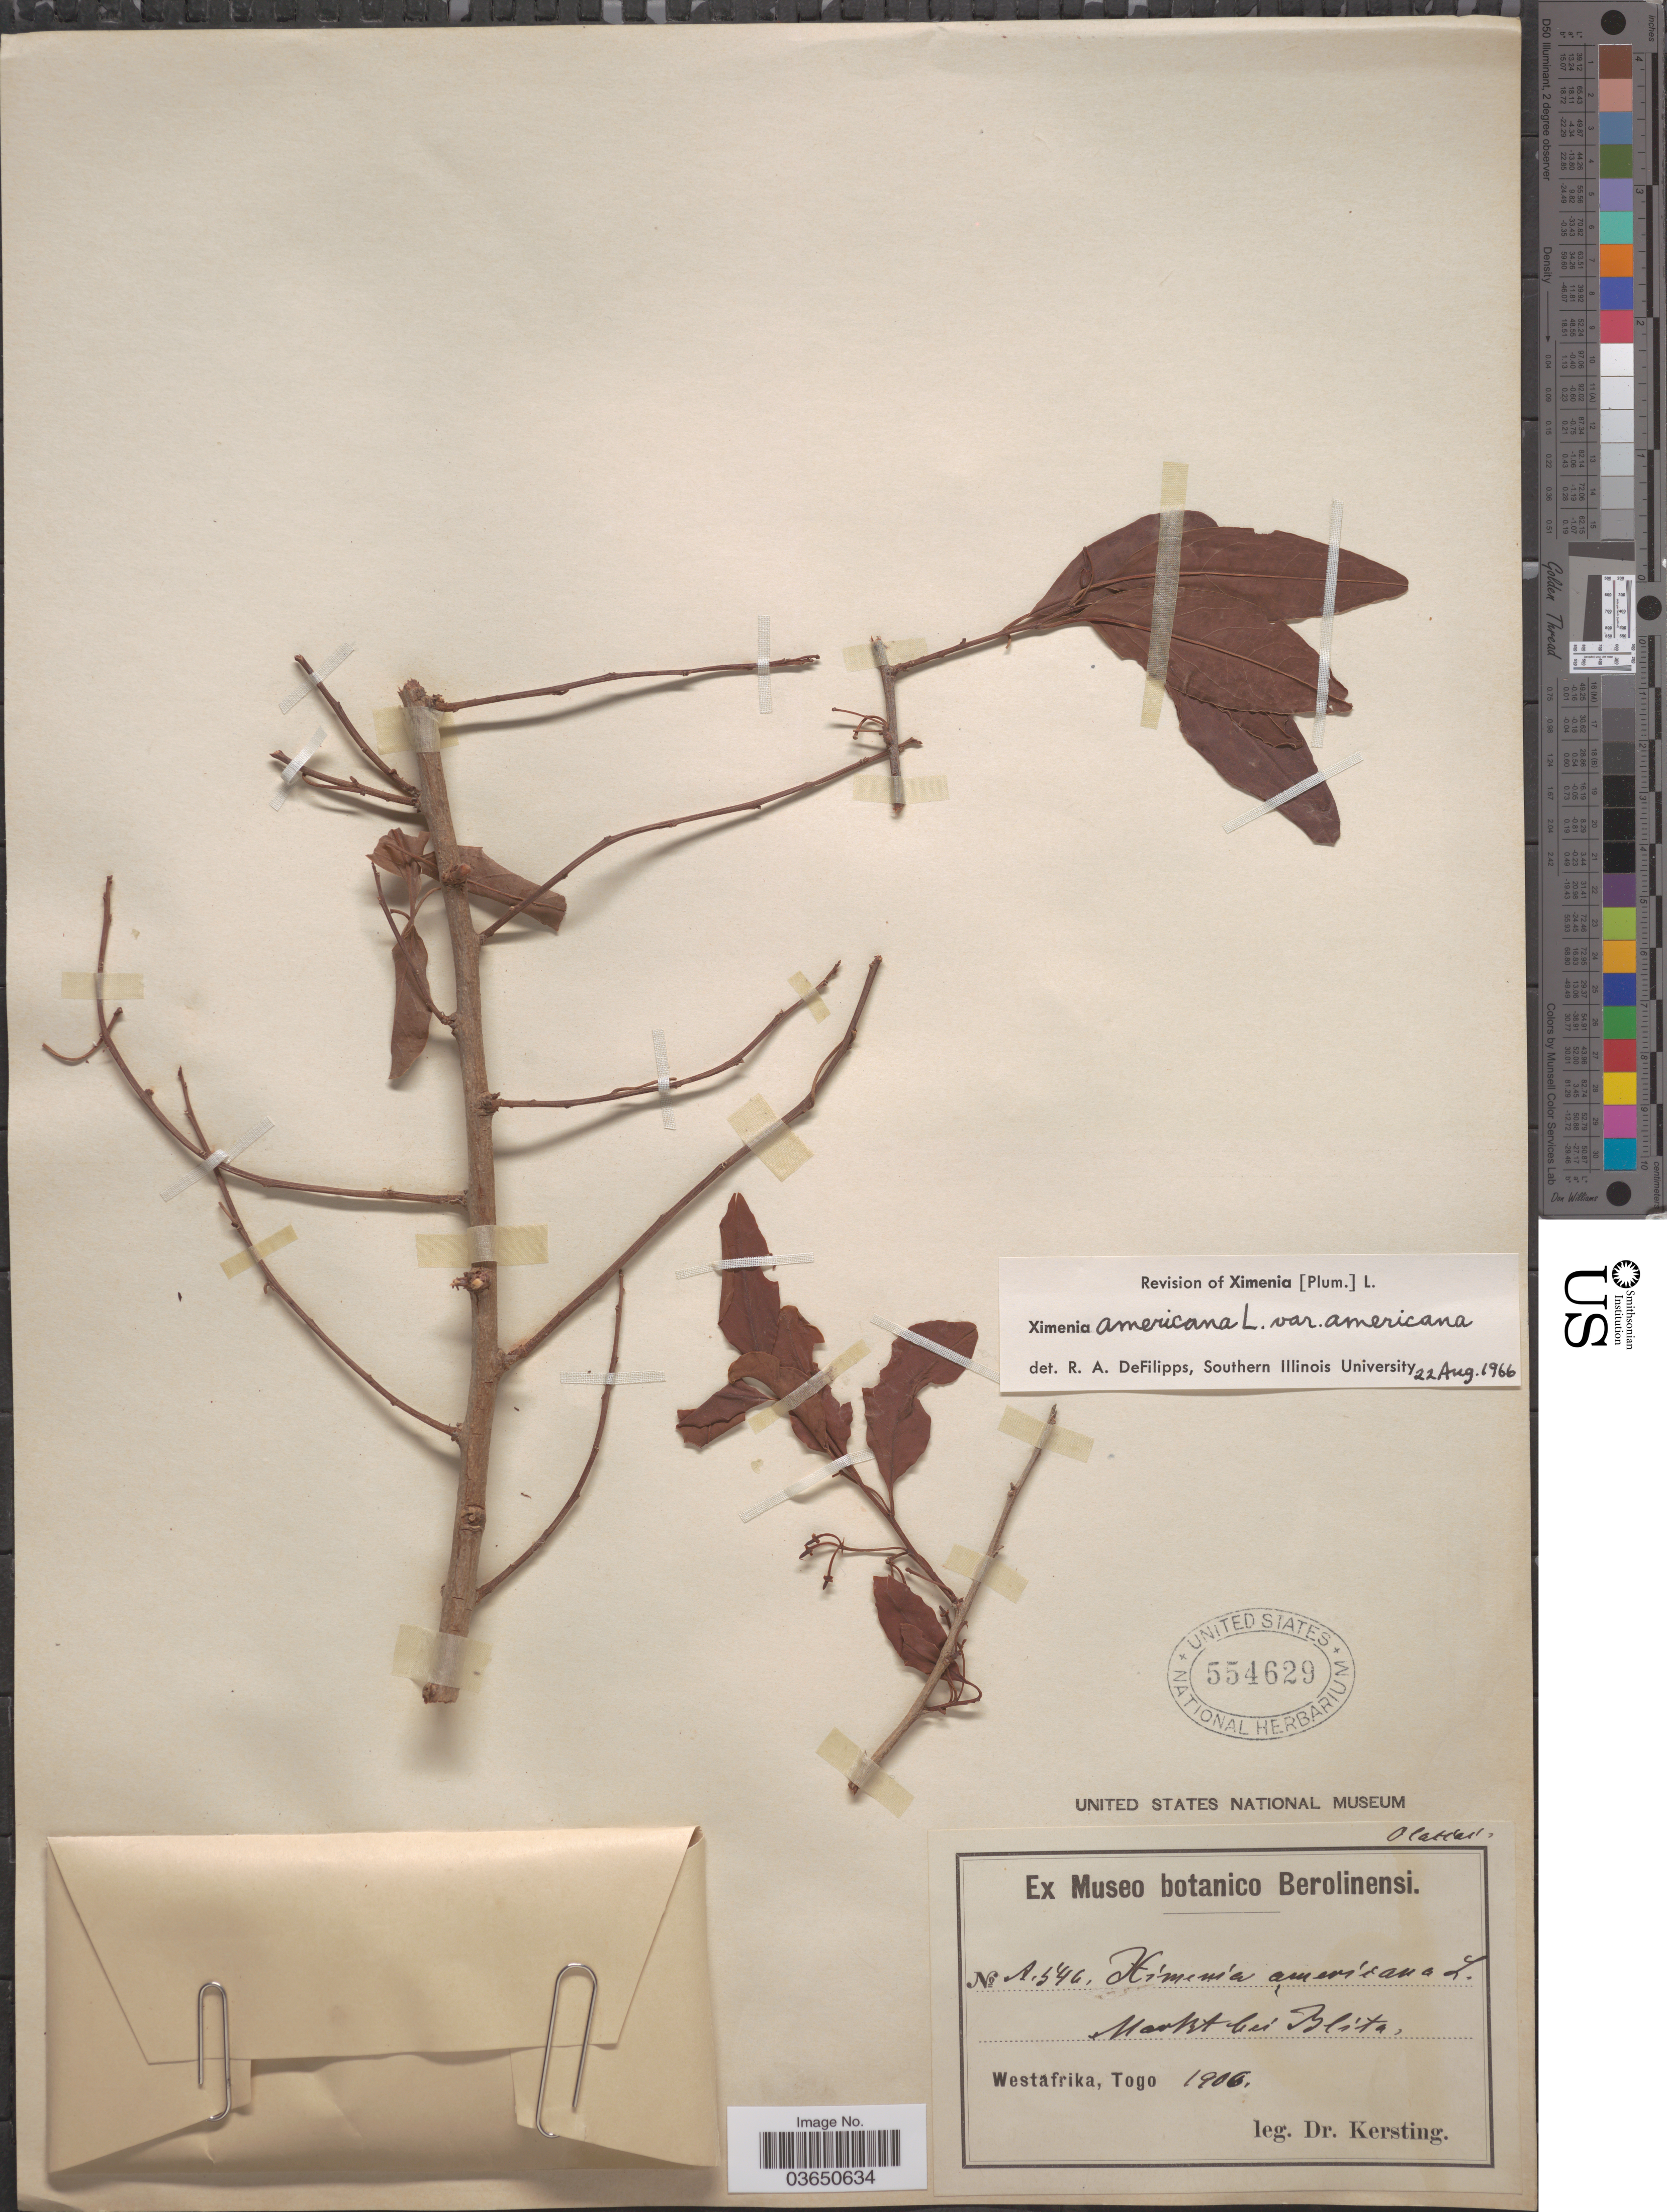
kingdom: Plantae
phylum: Tracheophyta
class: Magnoliopsida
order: Santalales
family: Ximeniaceae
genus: Ximenia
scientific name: Ximenia americana var. americana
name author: L.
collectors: -. Kersting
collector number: A546*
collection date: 1906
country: Togo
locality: Westafrika. Markt bei Blita.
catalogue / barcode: US 554629